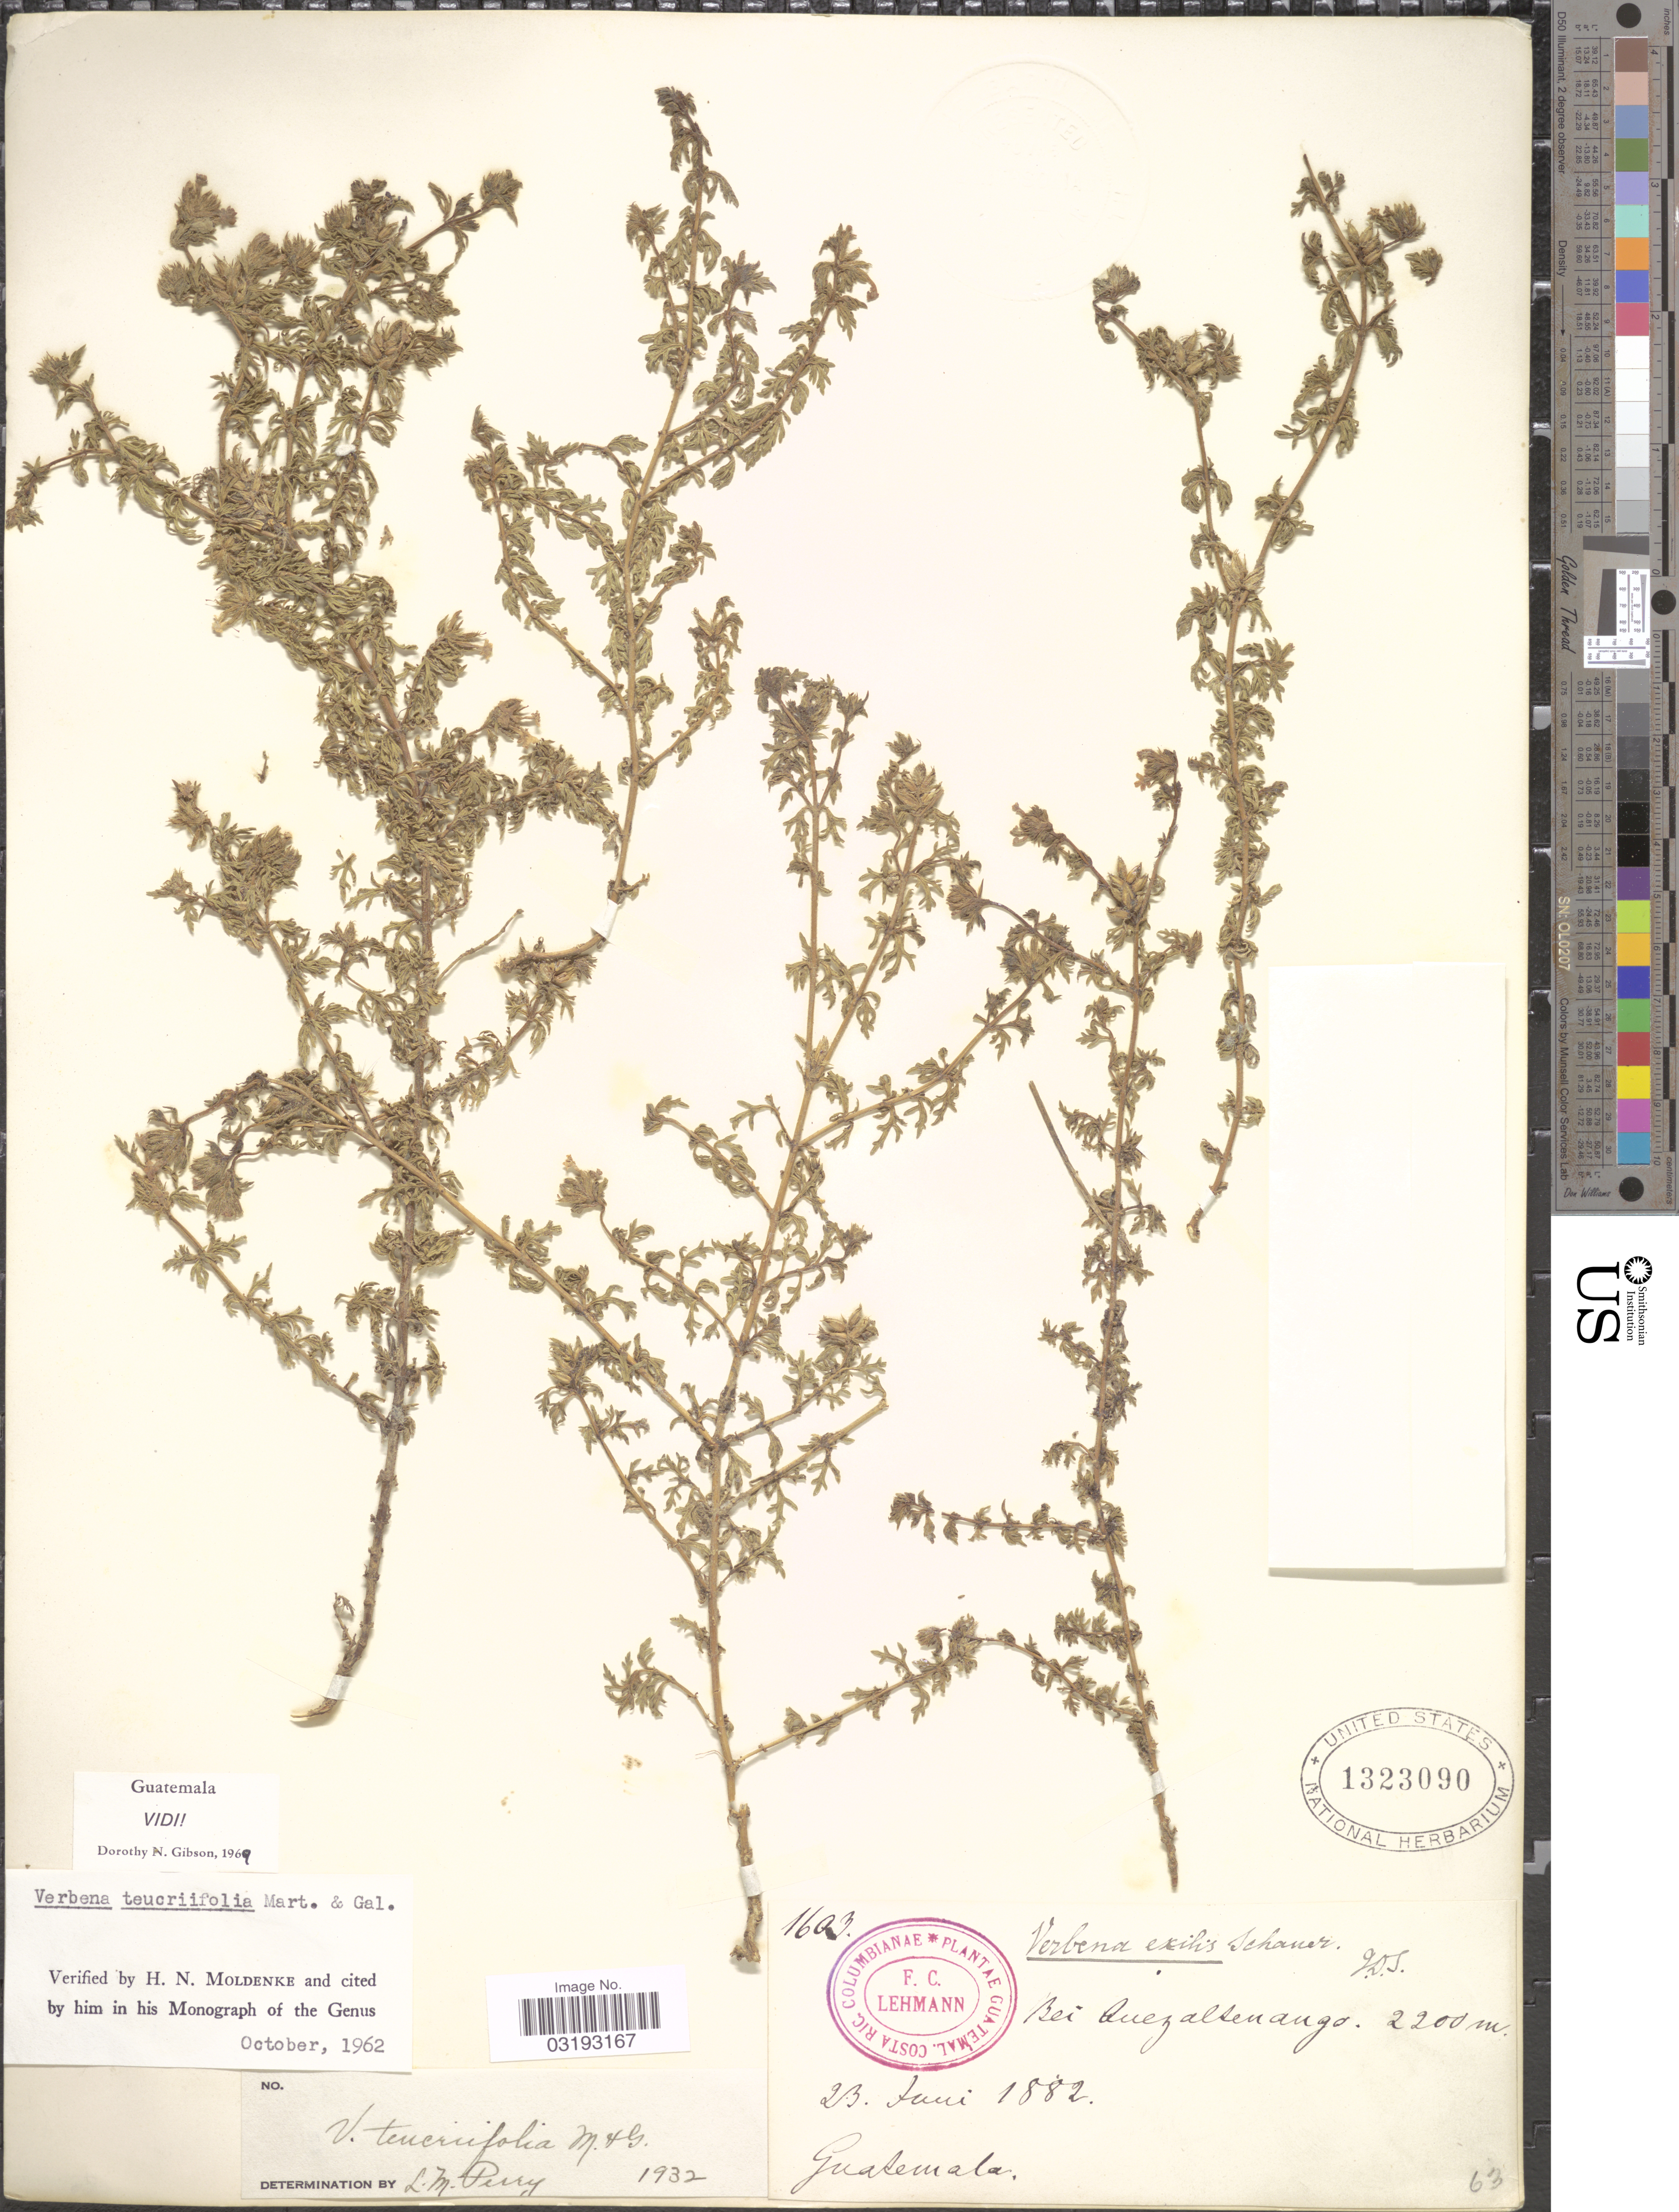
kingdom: Plantae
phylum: Tracheophyta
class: Magnoliopsida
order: Lamiales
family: Verbenaceae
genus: Verbena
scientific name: Verbena teucriifolia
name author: M. Martens & Galeotti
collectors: F. C. Lehmann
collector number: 1603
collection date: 1882-06-23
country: Guatemala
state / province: Quetzaltenango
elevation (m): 2200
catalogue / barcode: US 1323090